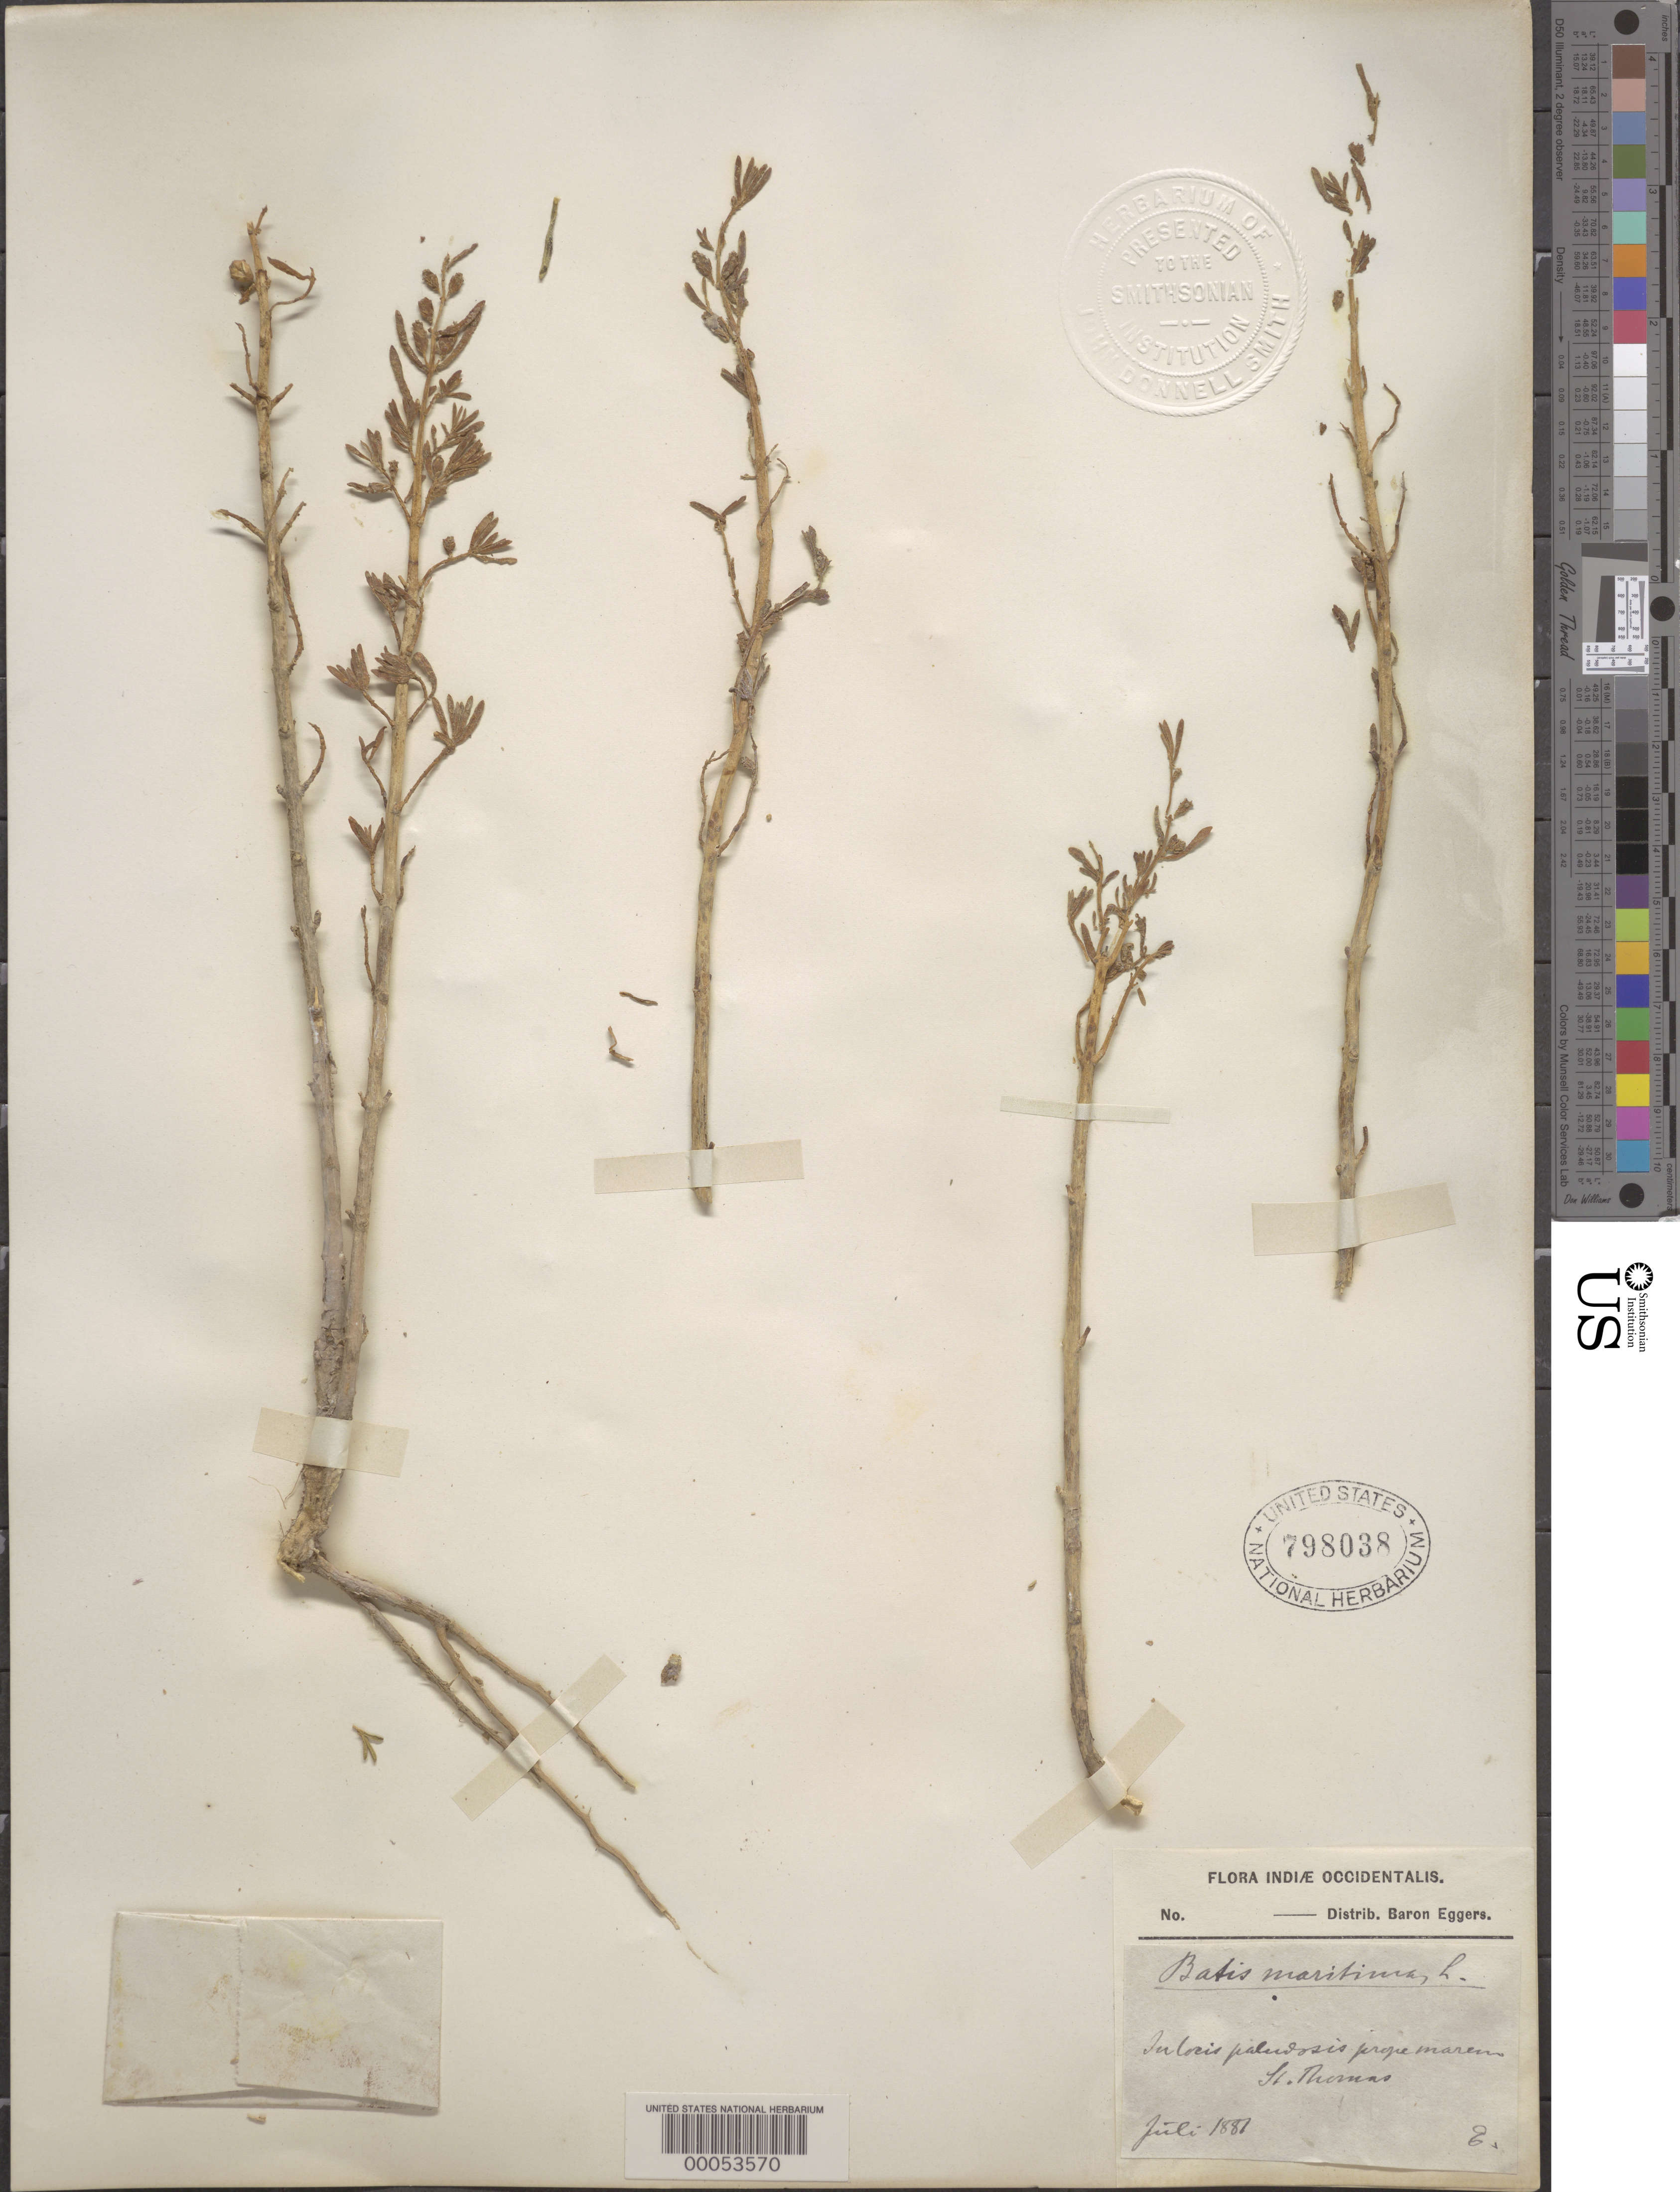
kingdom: Plantae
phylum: Tracheophyta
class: Magnoliopsida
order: Brassicales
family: Bataceae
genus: Batis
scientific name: Batis maritima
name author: L.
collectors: H. F. A. von Eggers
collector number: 619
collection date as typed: Jul 1887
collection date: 1887-07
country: U.S. Virgin Islands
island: St. Thomas Island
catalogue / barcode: US 798038